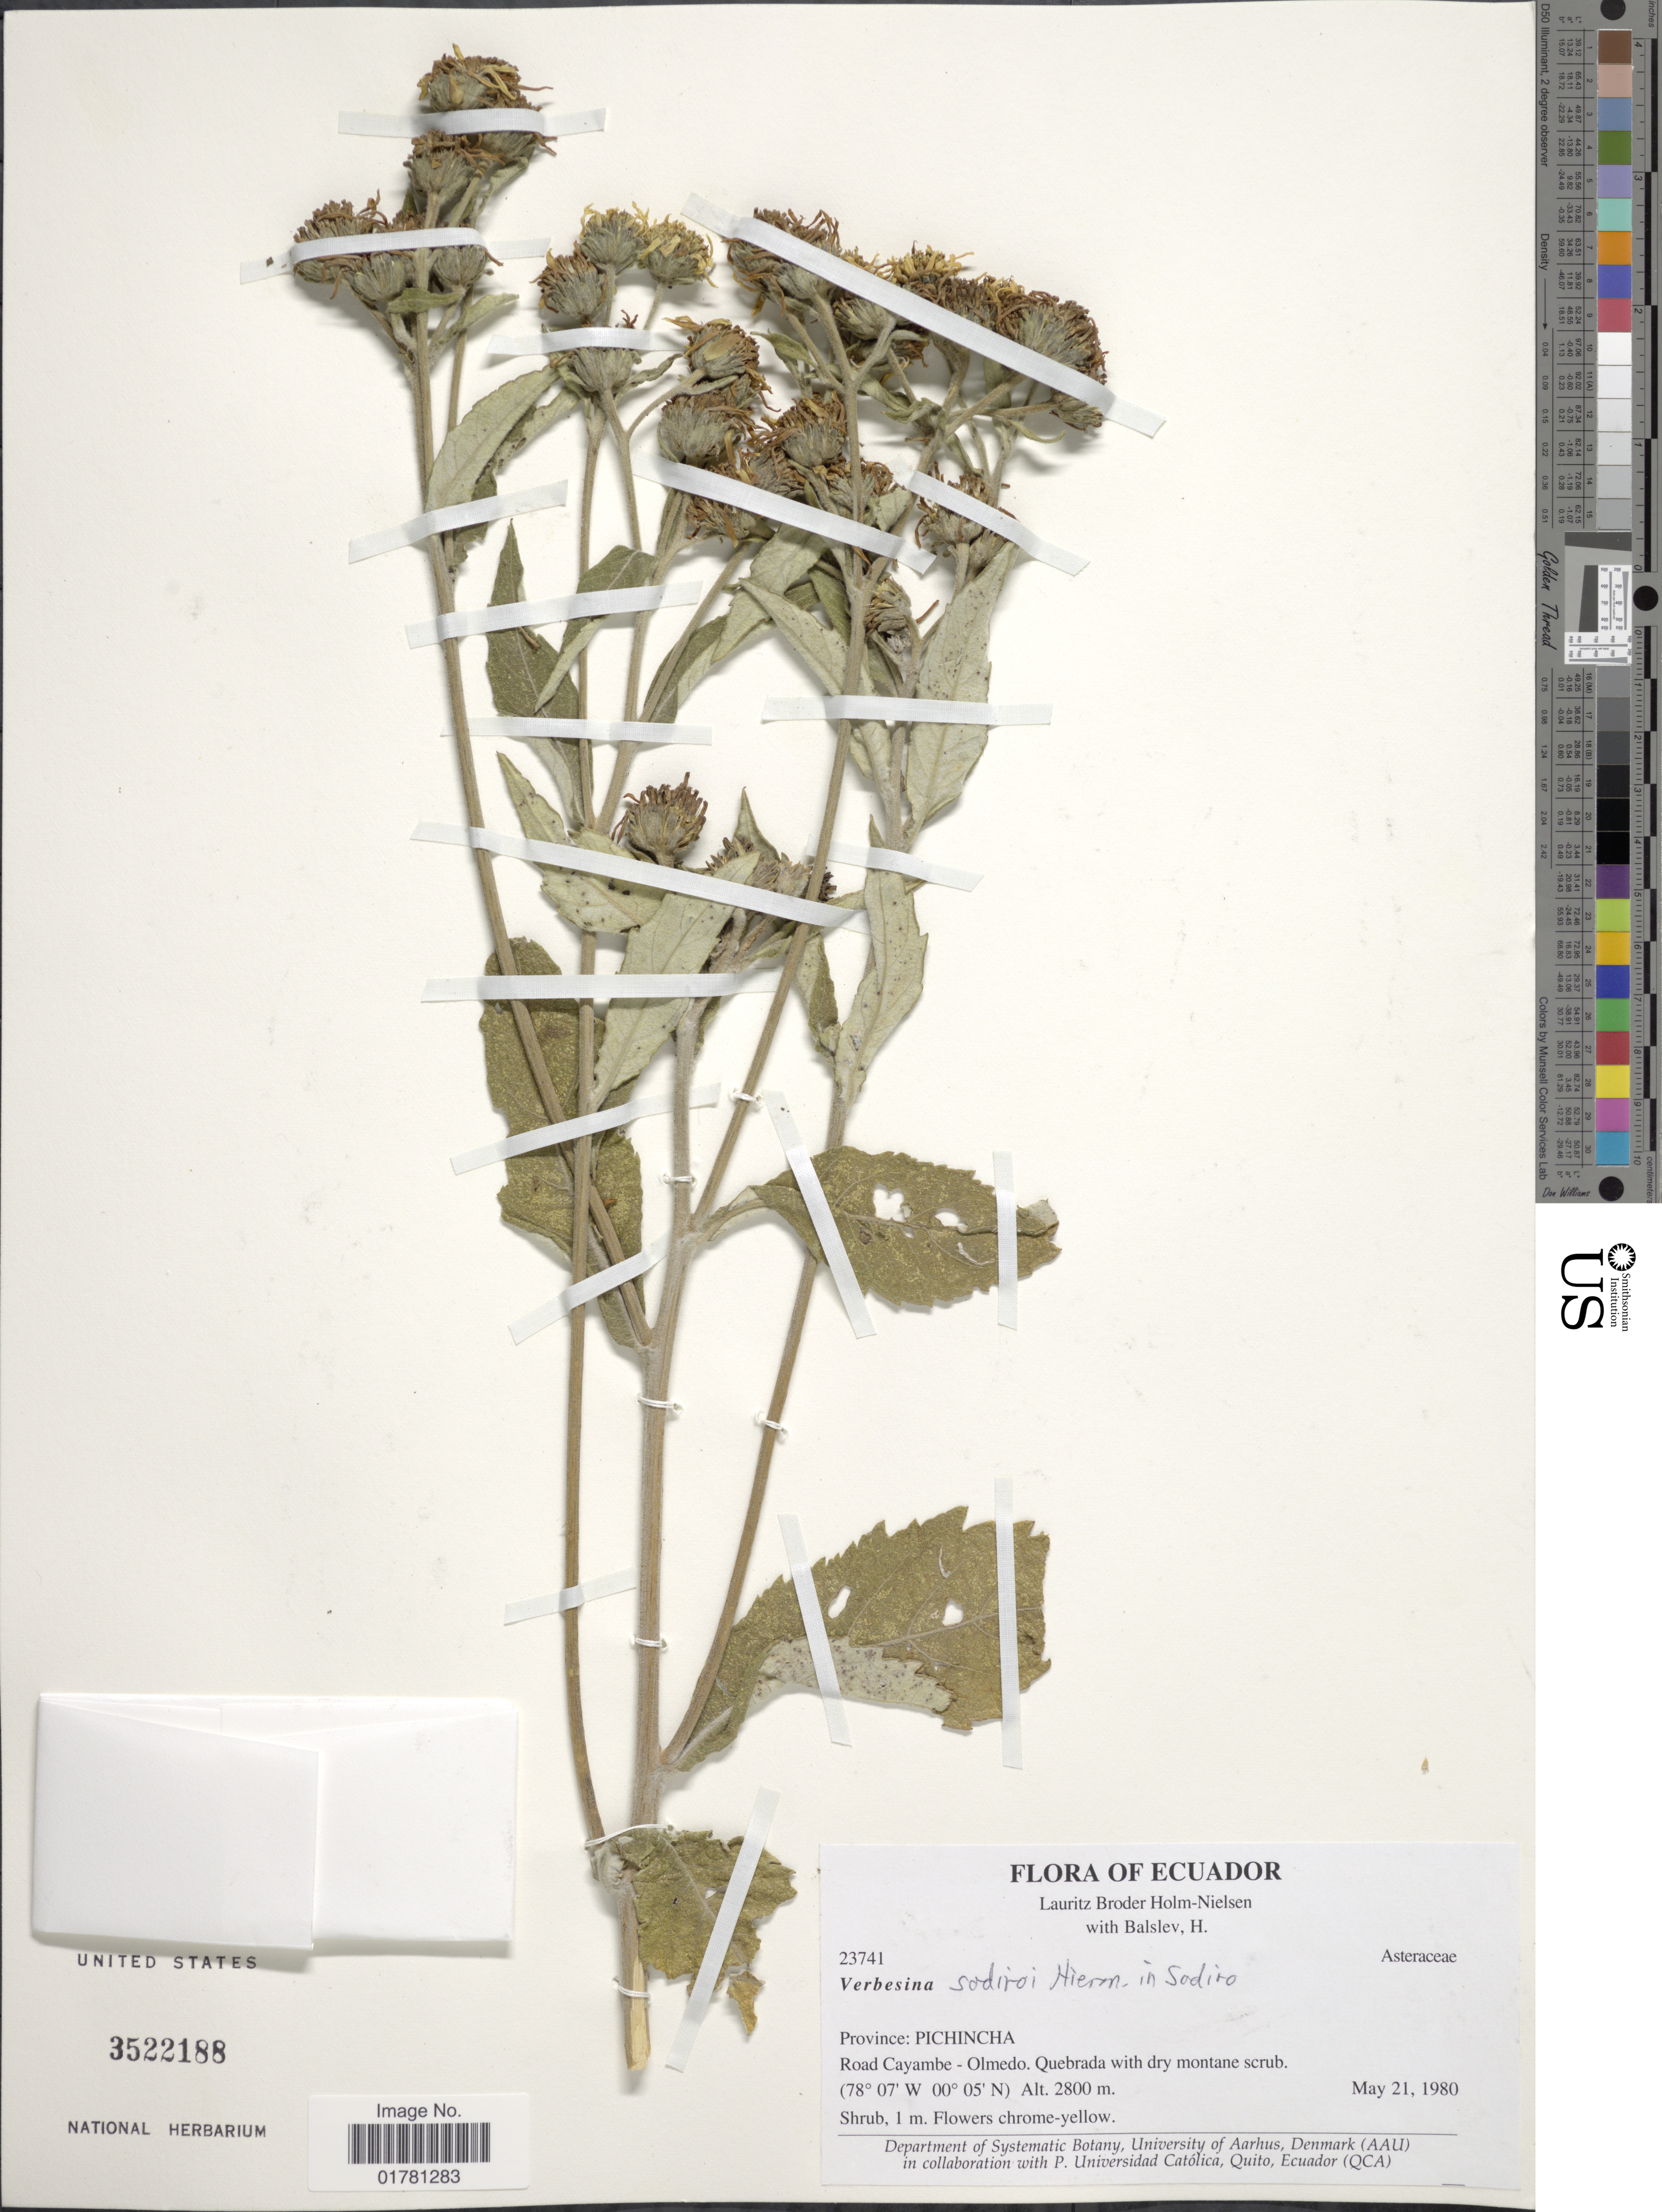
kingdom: Plantae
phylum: Tracheophyta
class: Magnoliopsida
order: Asterales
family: Asteraceae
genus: Verbesina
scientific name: Verbesina sodiroi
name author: Hieron.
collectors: L. B. Holm-Nielsen & H. Balslev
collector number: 23741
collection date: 1980-05-21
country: Ecuador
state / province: Pichincha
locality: Road Cayambe - Olmedo.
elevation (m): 2800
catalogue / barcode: US 3522188